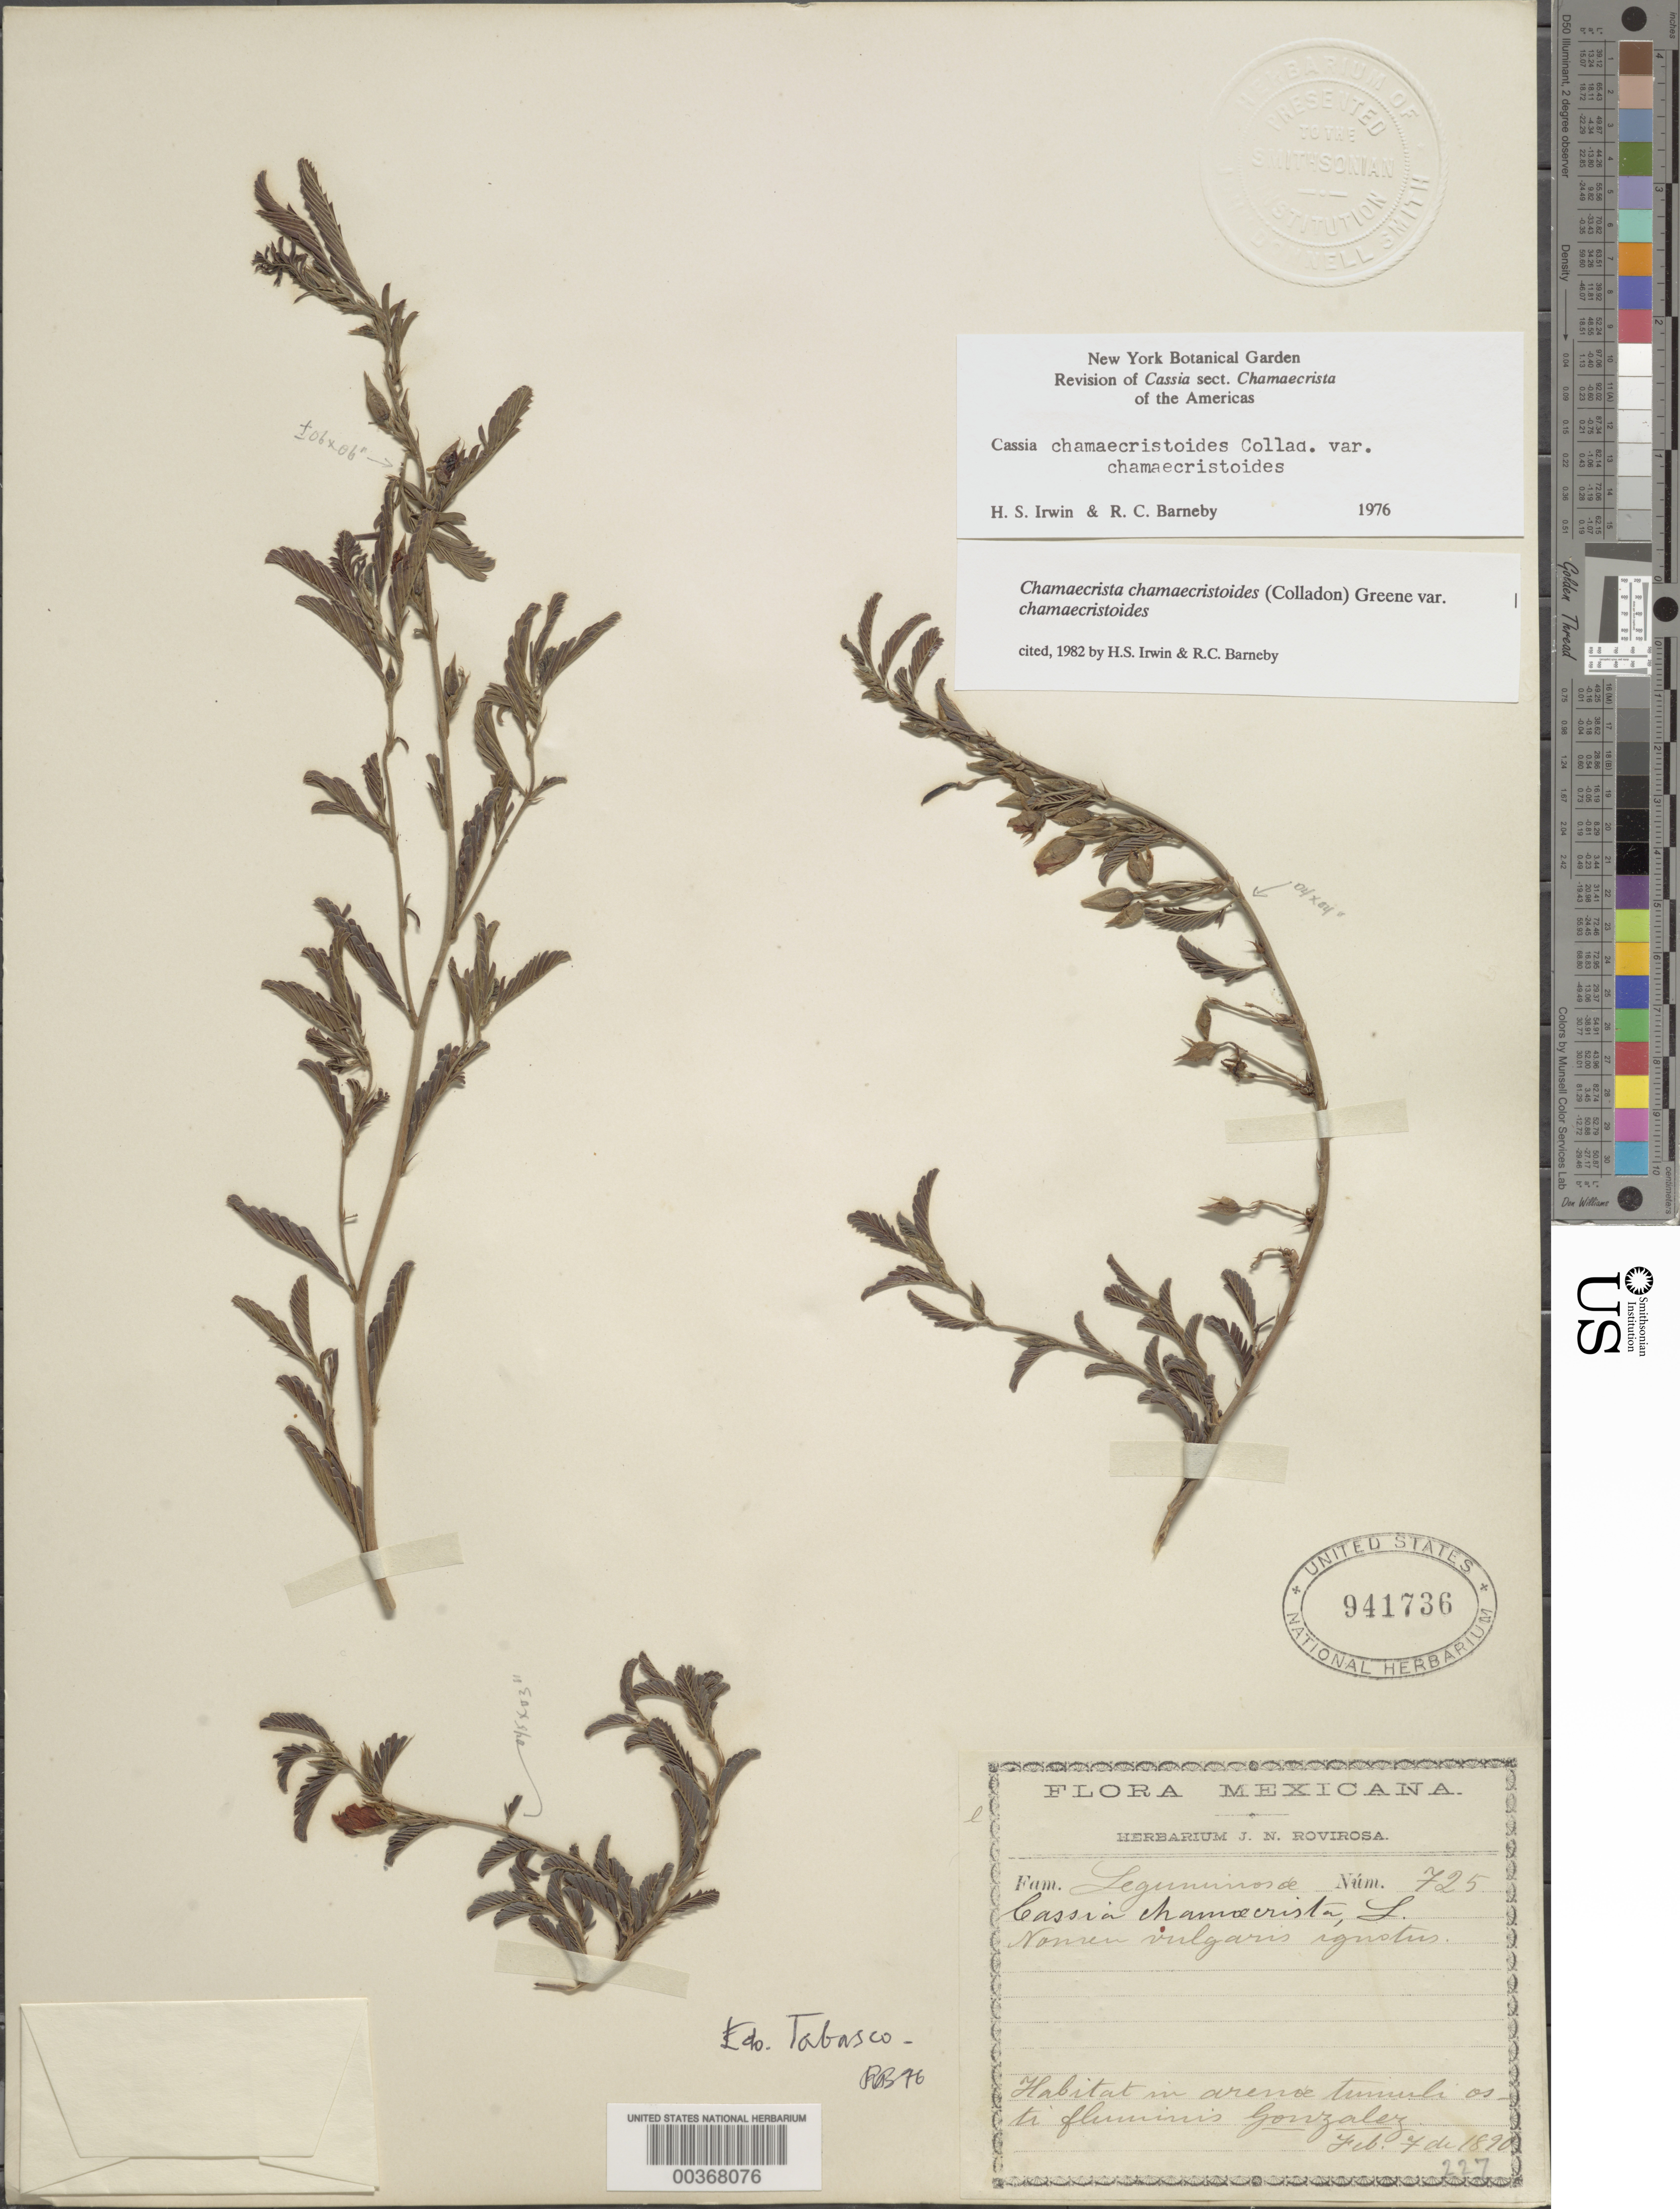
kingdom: Plantae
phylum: Tracheophyta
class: Magnoliopsida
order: Fabales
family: Fabaceae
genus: Chamaecrista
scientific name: Chamaecrista chamaecristoides var. chamaecristoides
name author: (Collad.) Greene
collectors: J. N. Rovirosa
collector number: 725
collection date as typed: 07 Feb 1890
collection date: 1890-02-07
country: Mexico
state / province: Tabasco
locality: Rio Gonzalez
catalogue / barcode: US 941736